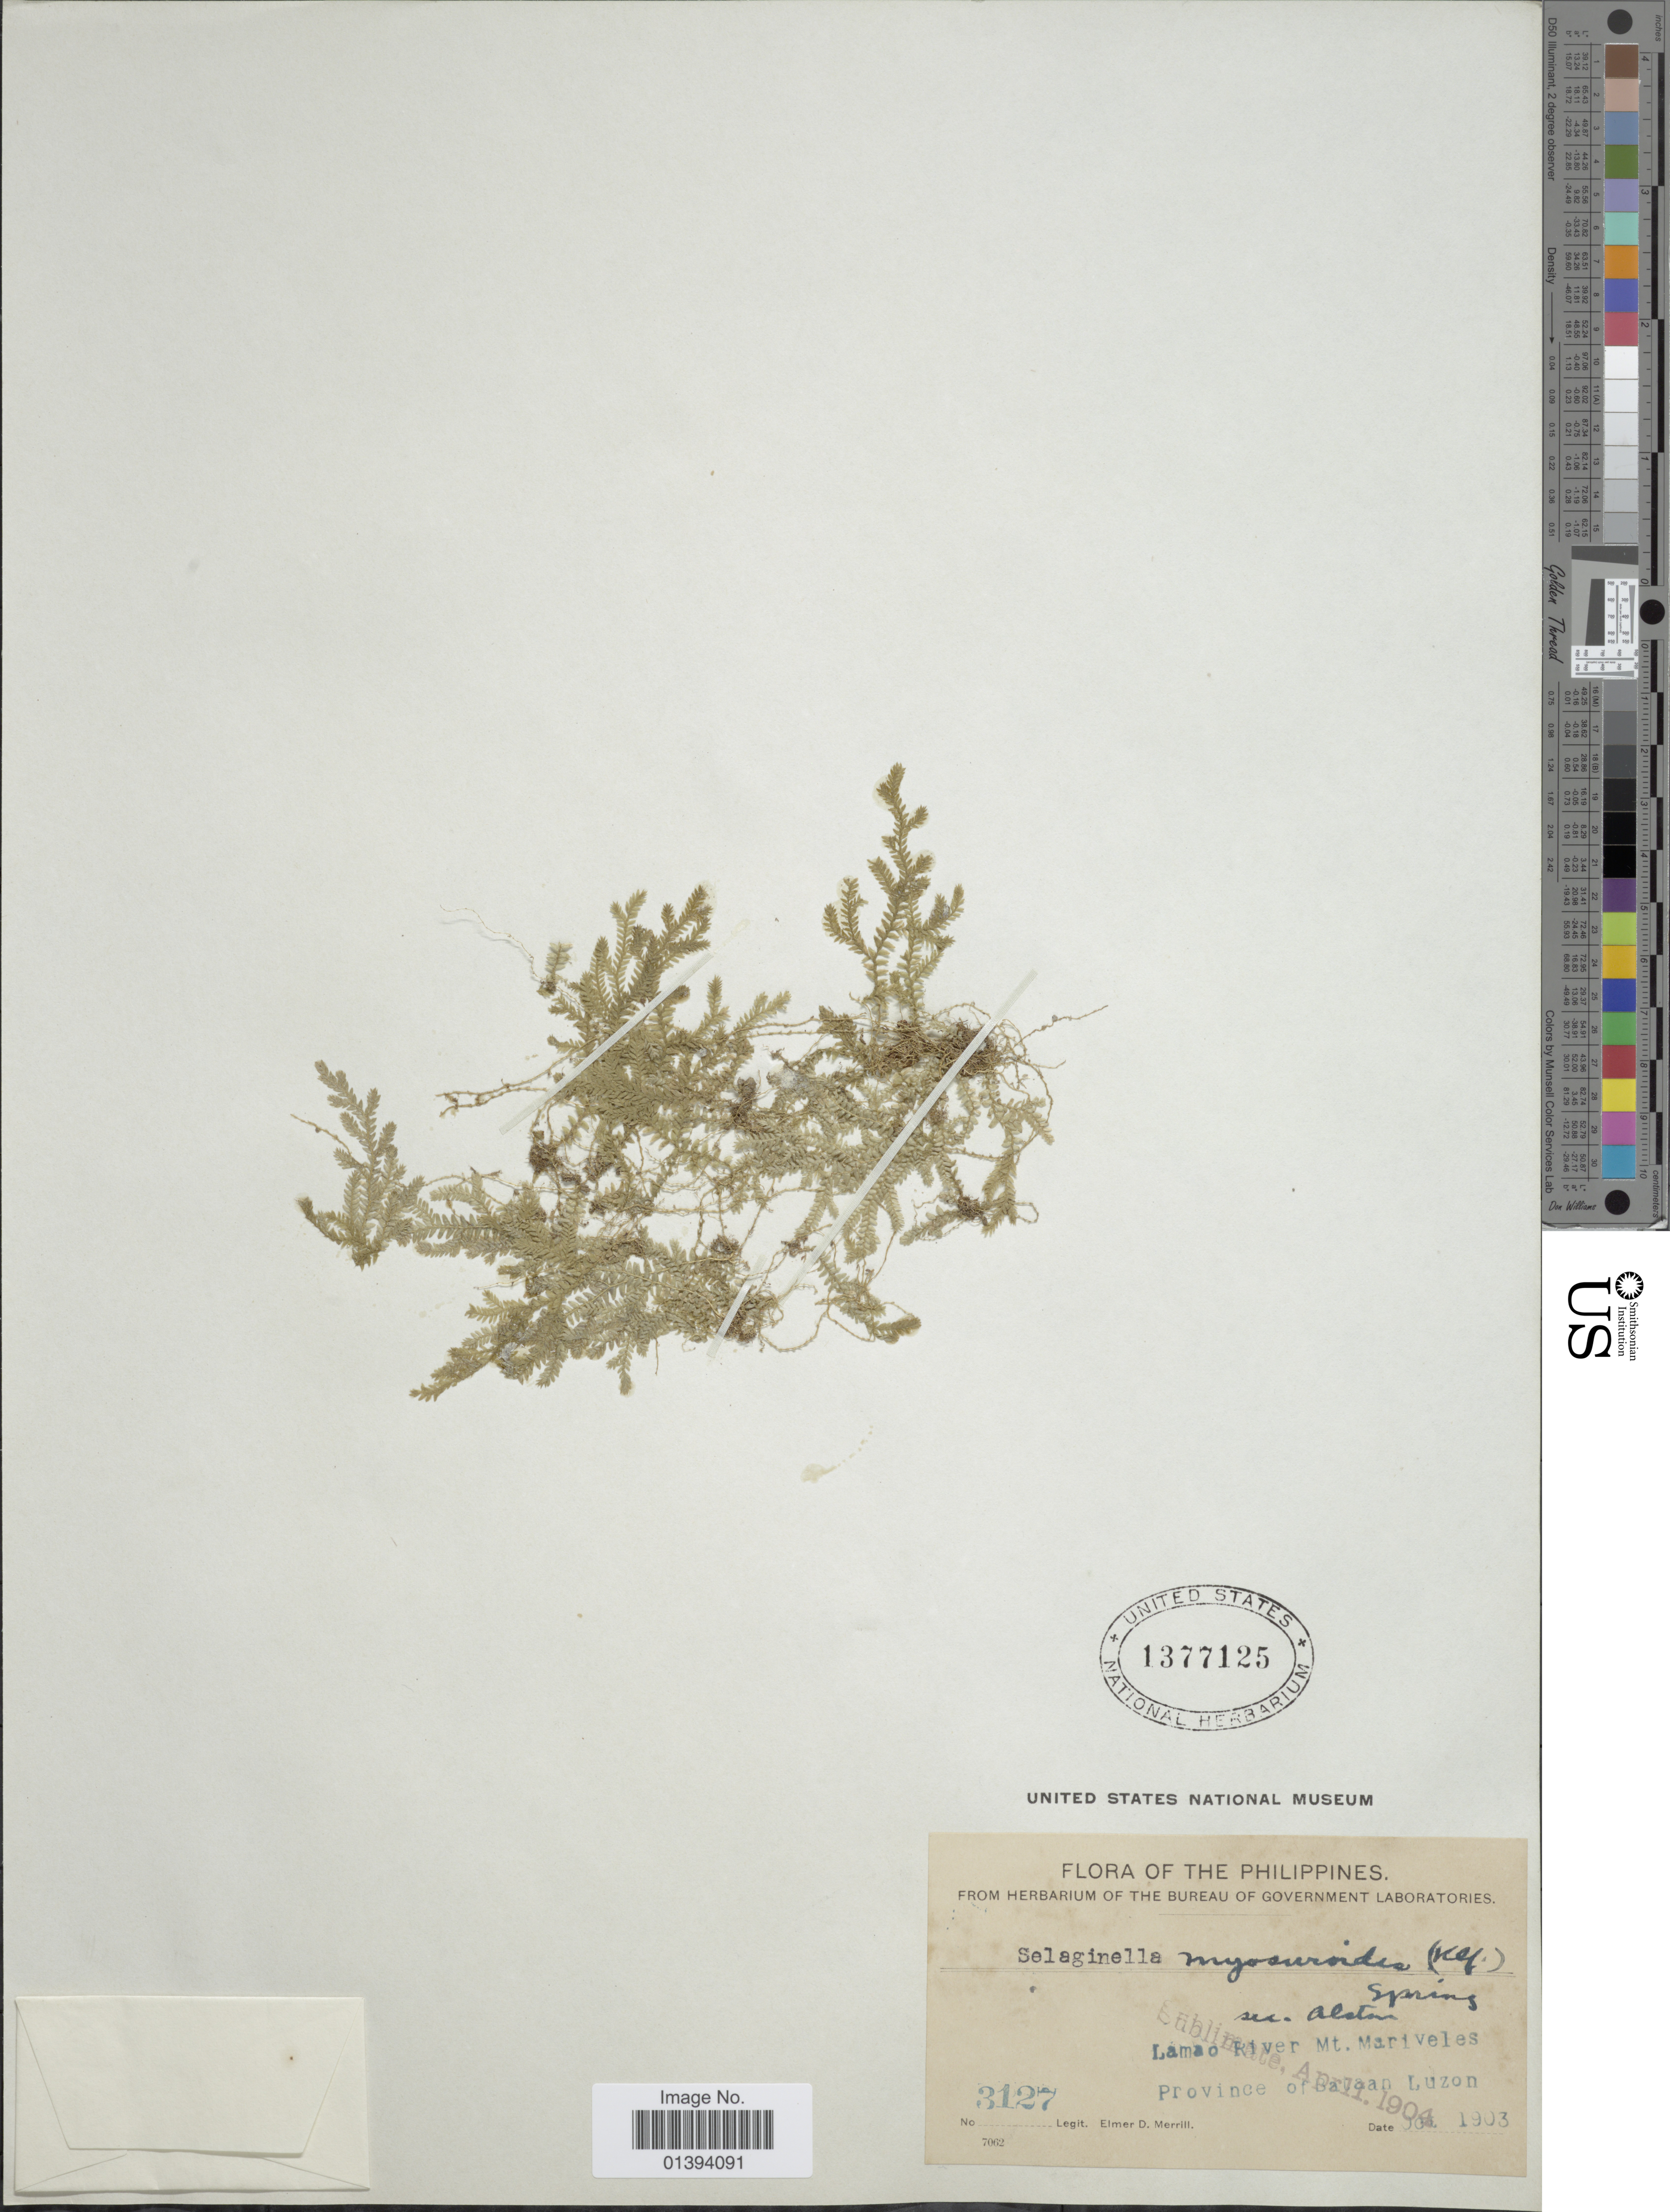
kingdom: Plantae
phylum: Tracheophyta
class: Lycopodiopsida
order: Selaginellales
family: Selaginellaceae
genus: Selaginella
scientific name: Selaginella myosuroides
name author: (Kaulf.) Spring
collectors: E. D. Merrill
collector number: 3127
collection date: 1903-10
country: Philippines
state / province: Central Luzon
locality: Lamao River Mt. Mariveles, Province of Bataan Luzon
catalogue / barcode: US 1377125